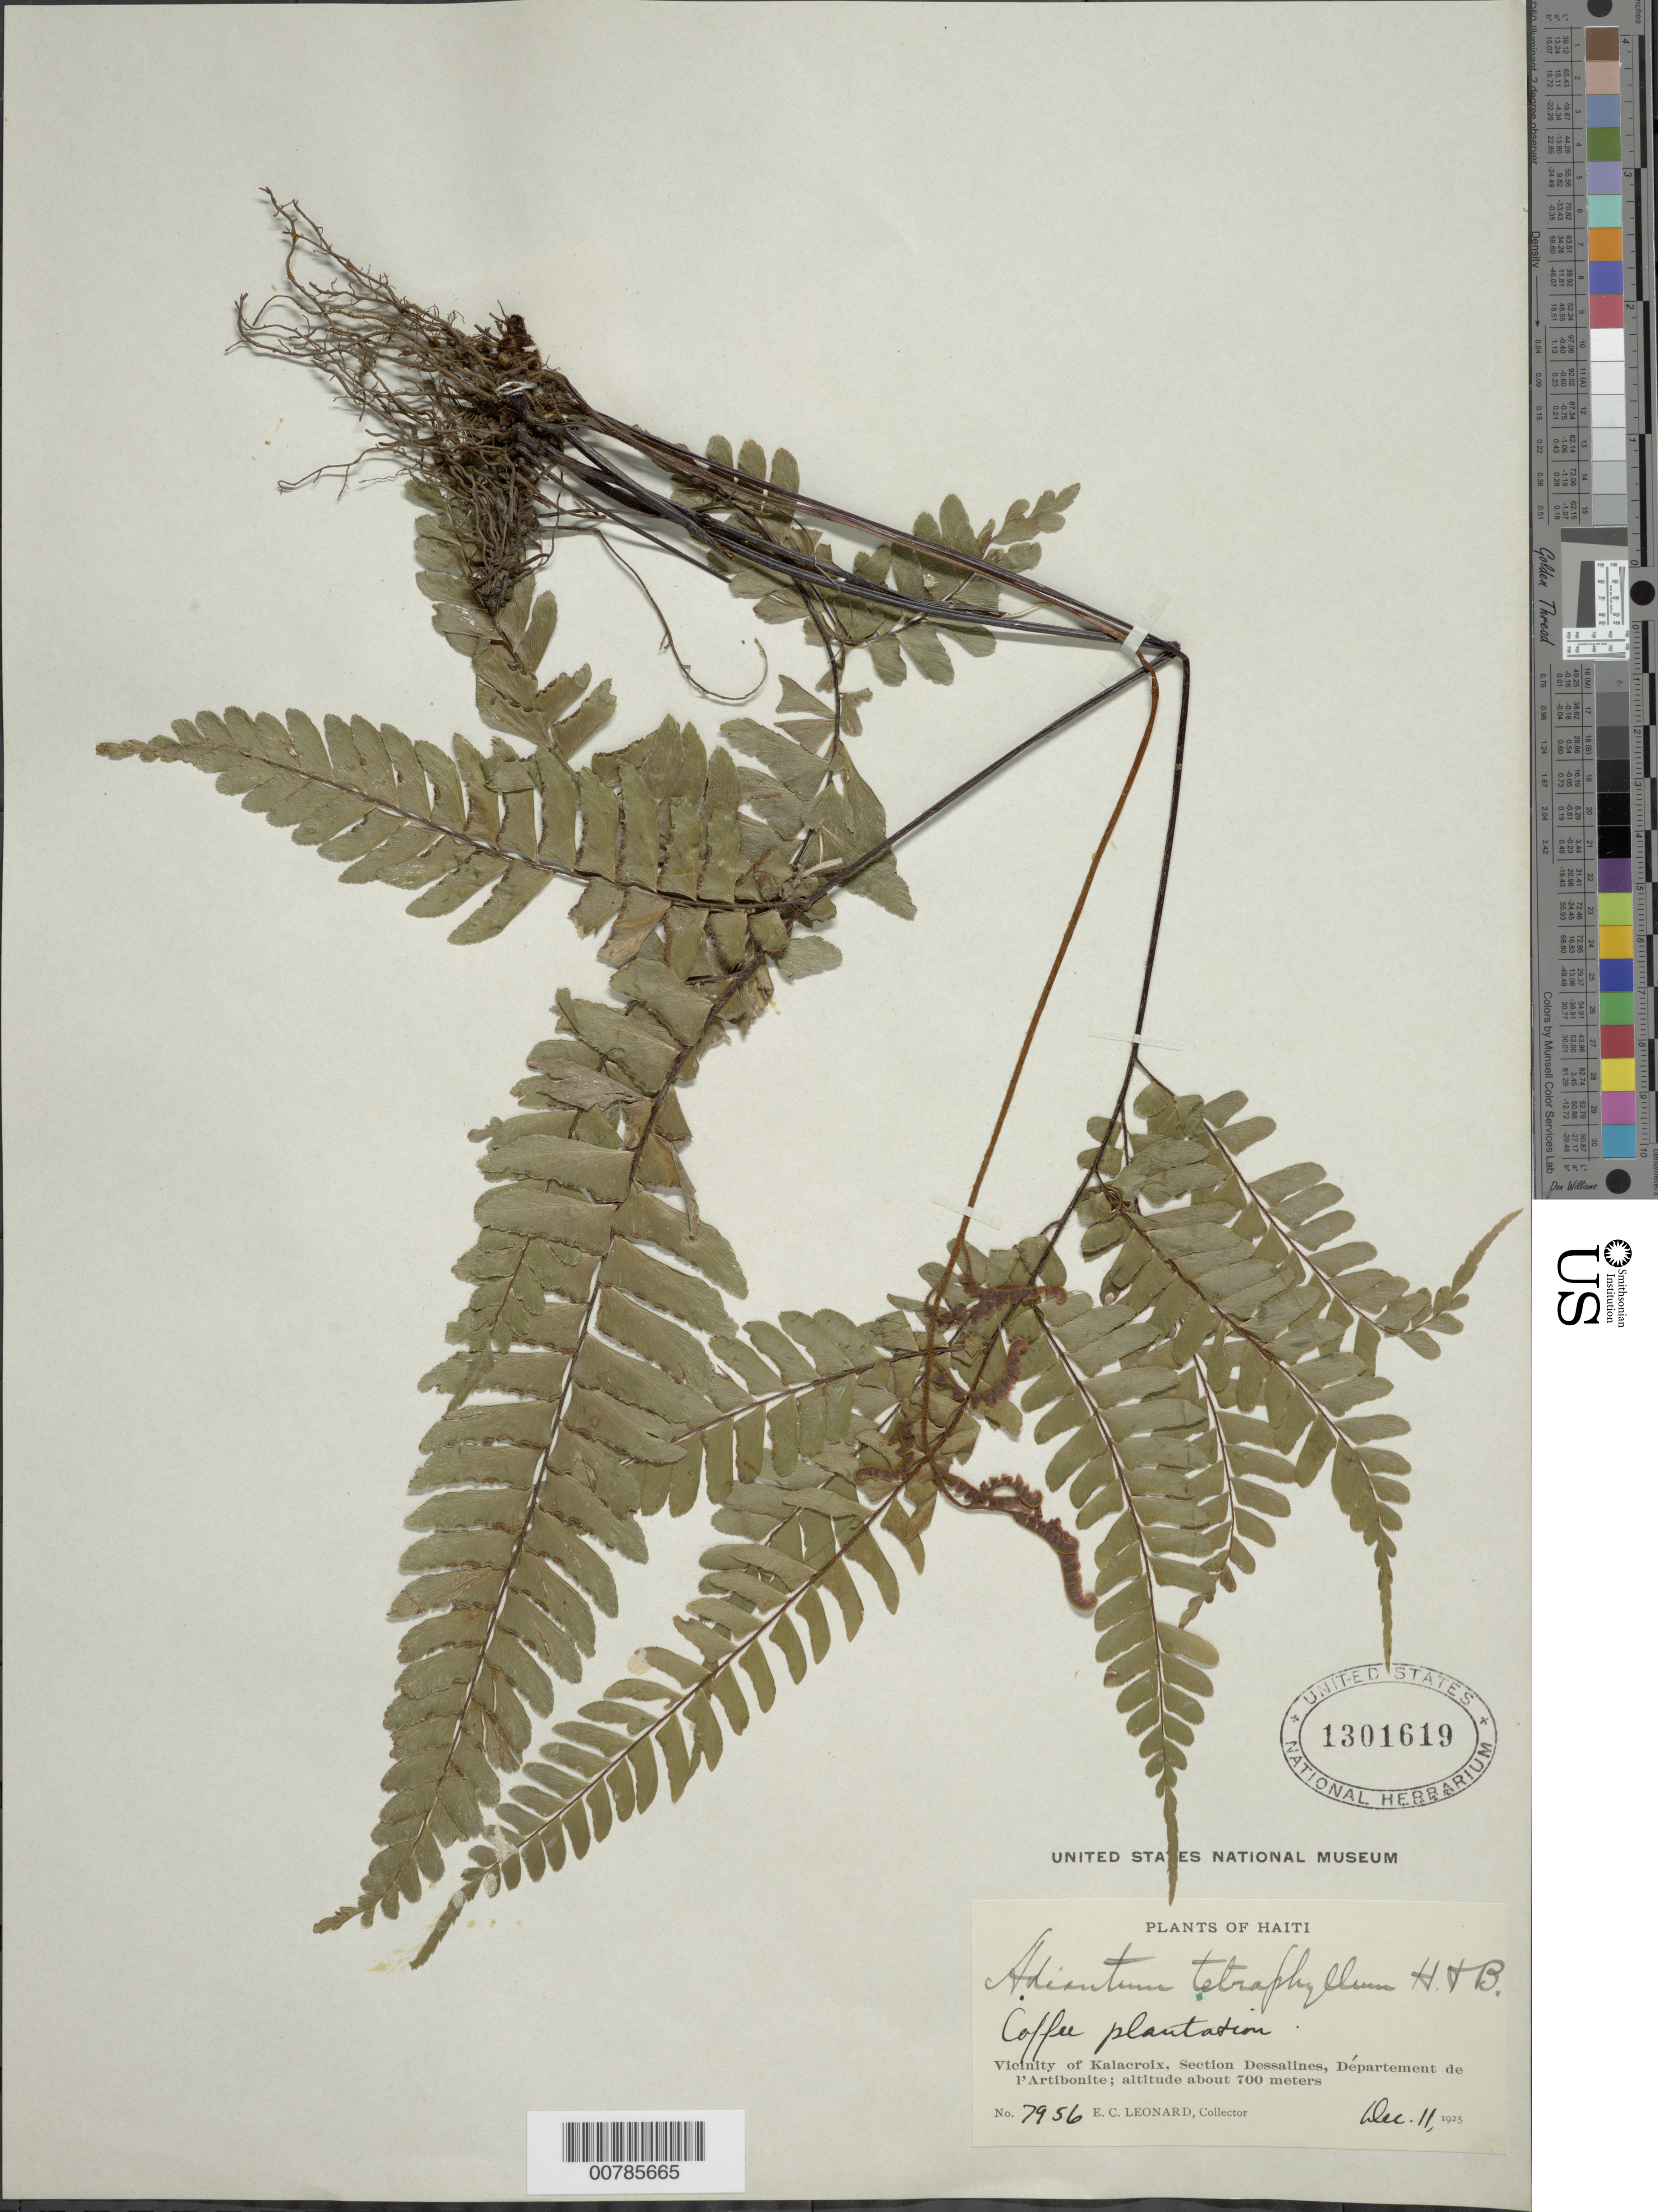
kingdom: Plantae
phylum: Tracheophyta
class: Polypodiopsida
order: Polypodiales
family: Pteridaceae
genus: Adiantum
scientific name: Adiantum tetraphyllum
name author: Humb. & Bonpl. ex Willd.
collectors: E. C. Leonard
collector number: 7956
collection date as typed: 11 Dec 1925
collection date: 1925-12-11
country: Haiti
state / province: Artibonite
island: Hispaniola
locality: Kalacroix, vicinity; Section Dessalines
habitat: Coffee plantation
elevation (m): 700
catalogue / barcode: US 1301619